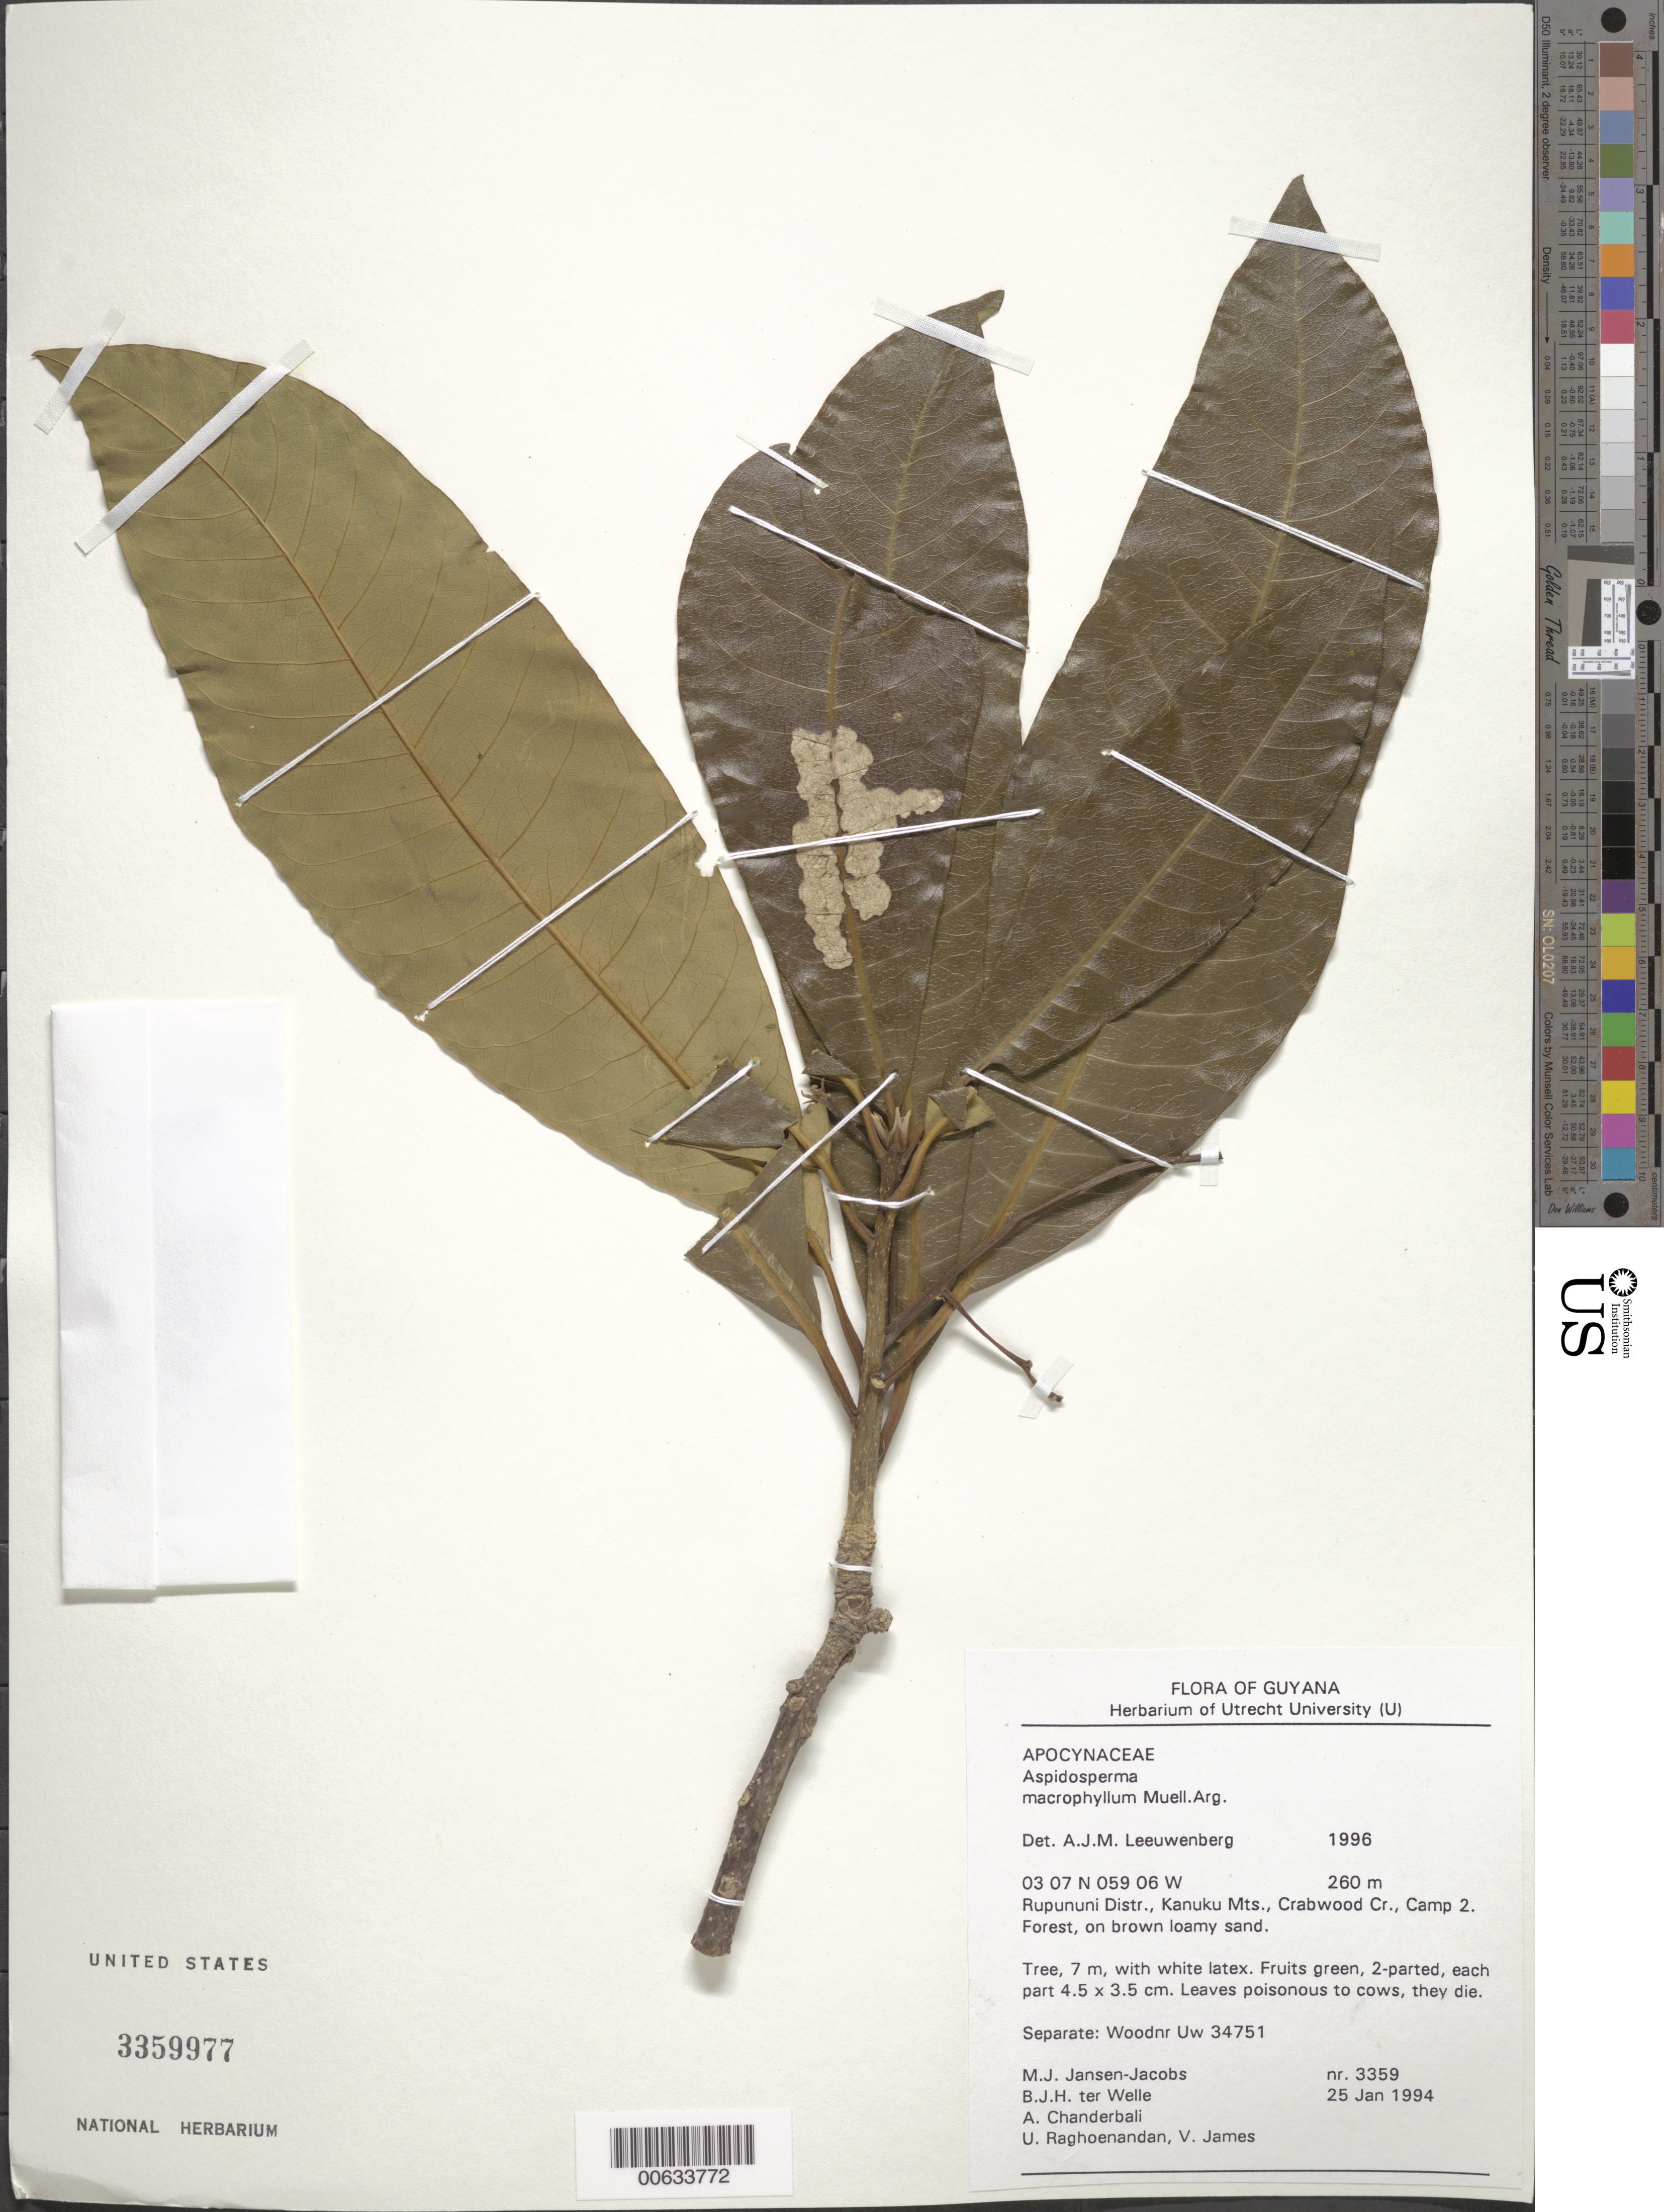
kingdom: Plantae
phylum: Tracheophyta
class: Magnoliopsida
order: Gentianales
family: Apocynaceae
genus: Aspidosperma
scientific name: Aspidosperma macrophyllum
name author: Müll. Arg.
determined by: Leeuwenberg, A. J. M.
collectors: M. J. Jansen-Jacobs, B. Welle, A. S. Chanderbali, U. Raghoenandan & V. James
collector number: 3359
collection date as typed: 25-Jan-94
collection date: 1994-01-25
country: Guyana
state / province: U. Takutu-U. Essequibo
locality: Crabwood Cr., Camp 2, Kanuku Mts., Rupununi District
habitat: Forest on brown loamy sand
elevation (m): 260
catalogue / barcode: US 3359977